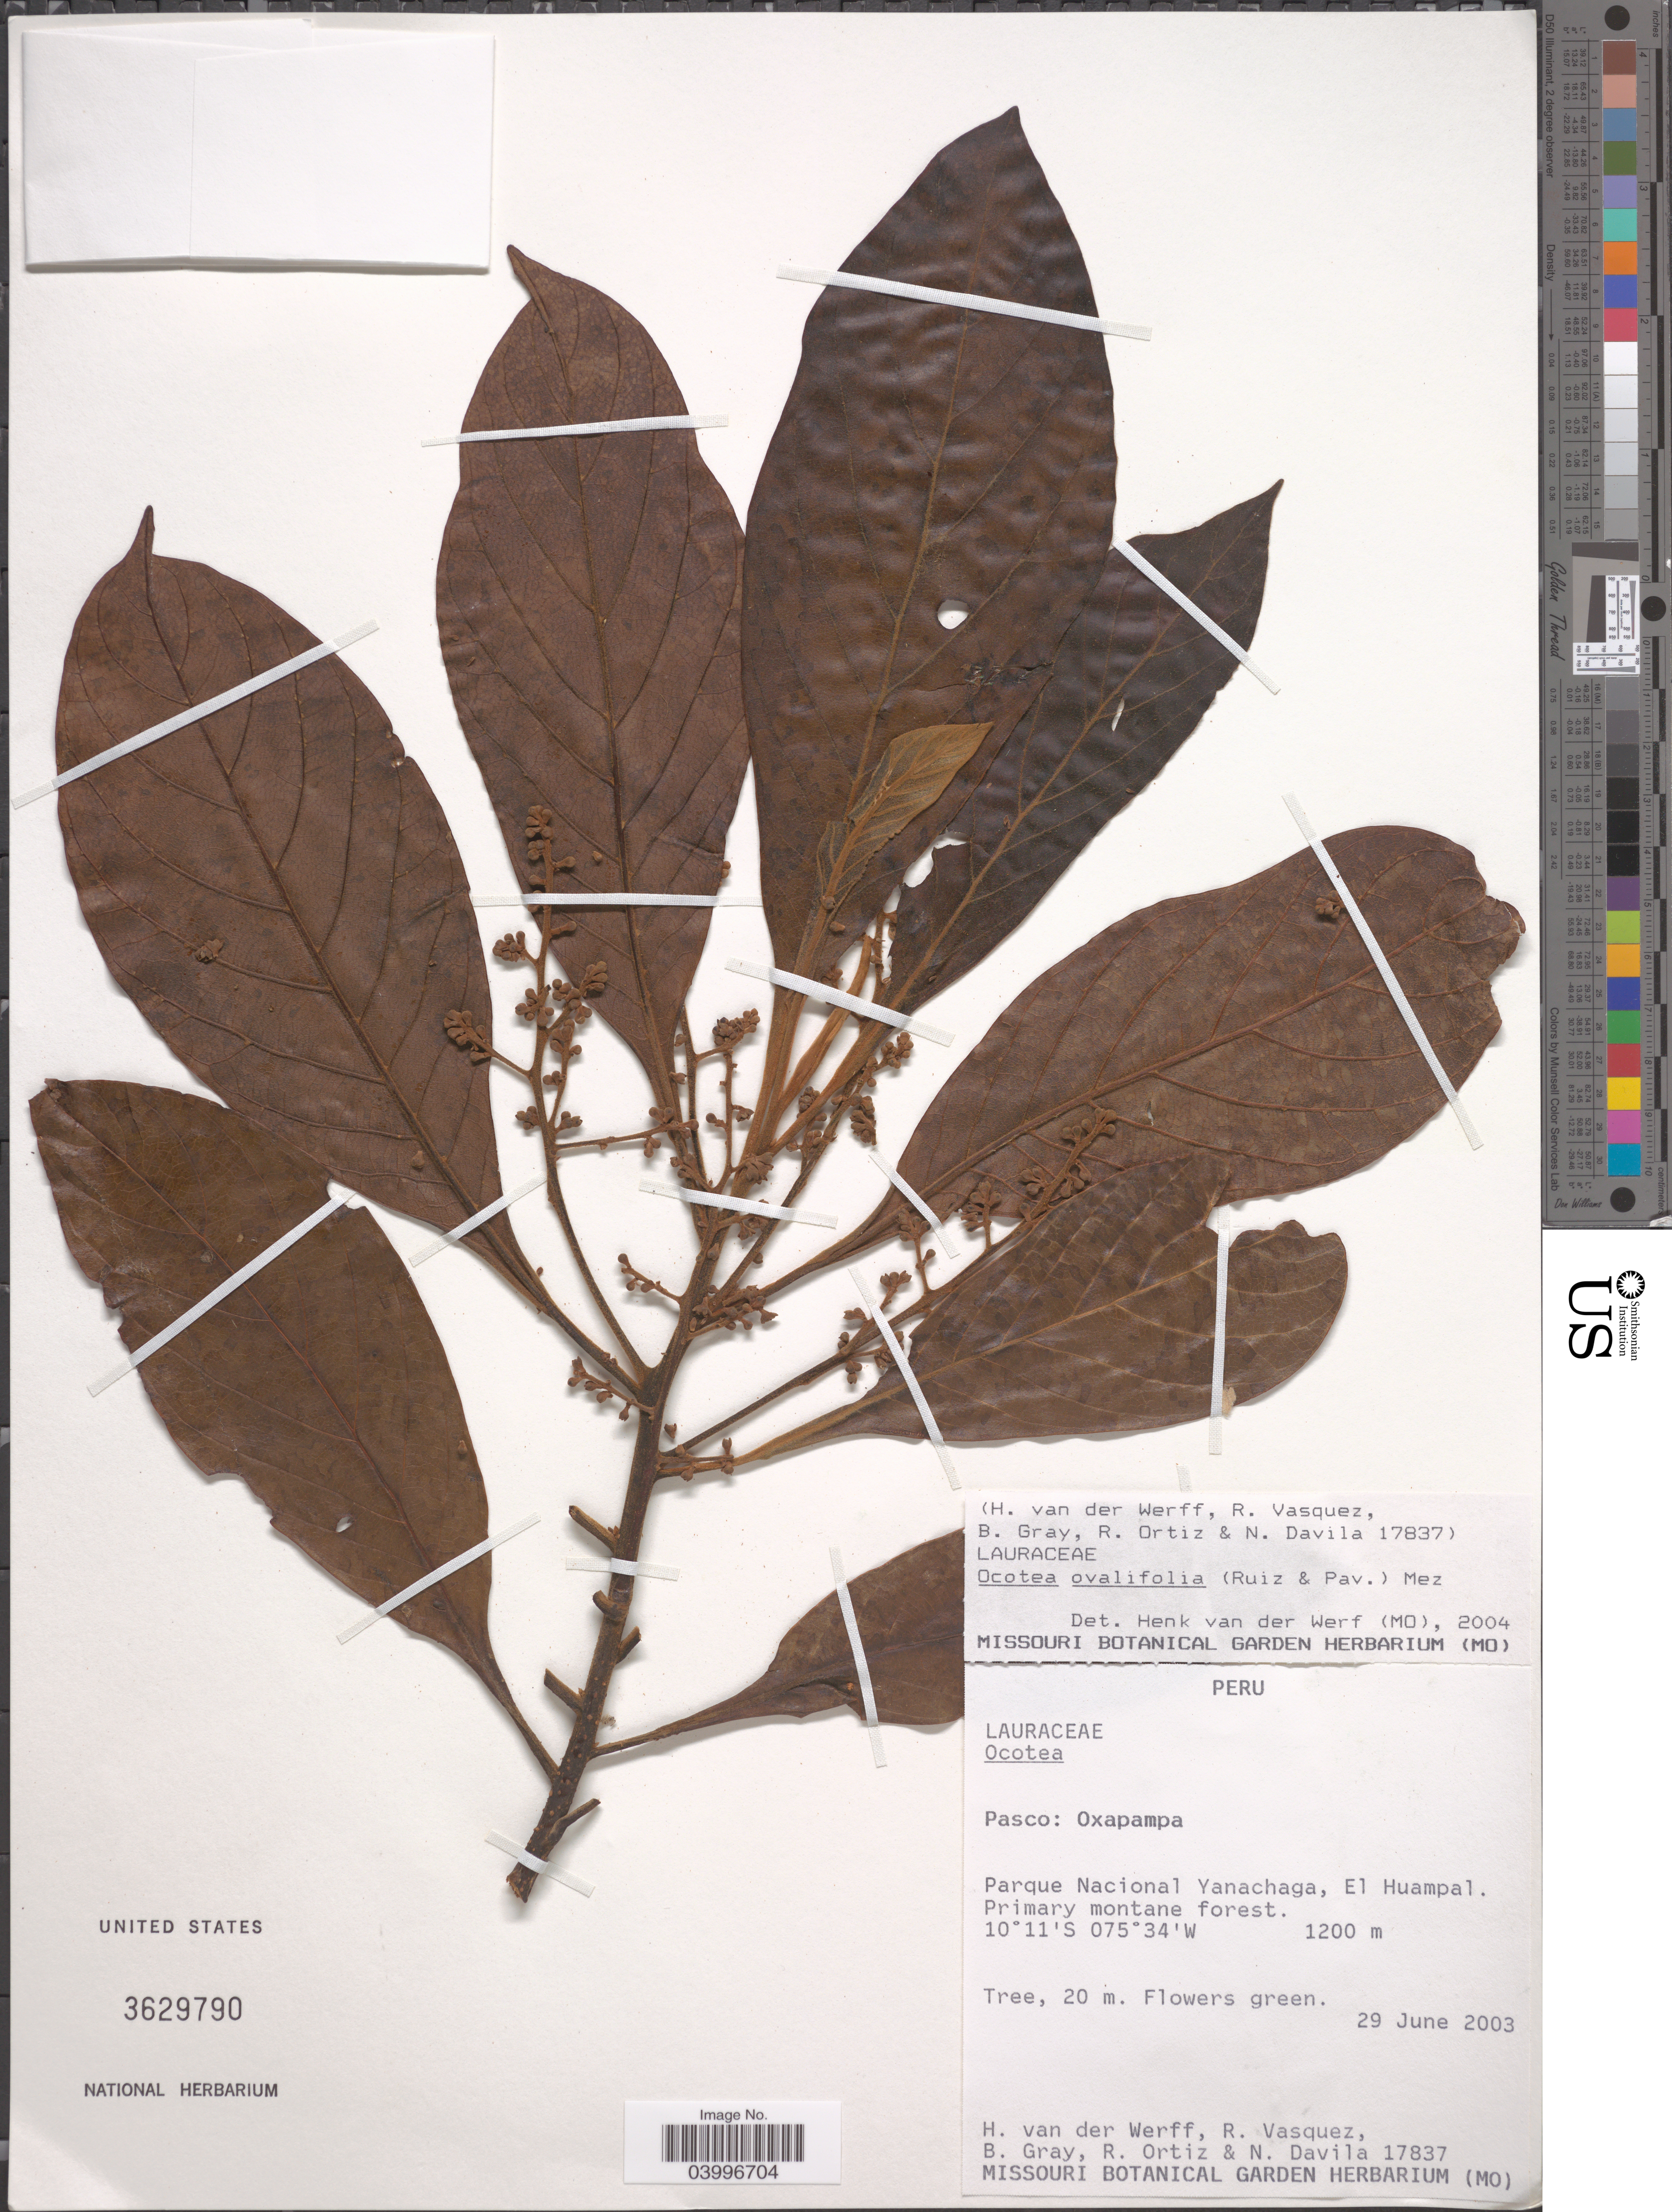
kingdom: Plantae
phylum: Tracheophyta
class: Magnoliopsida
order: Laurales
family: Lauraceae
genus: Ocotea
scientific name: Ocotea ovalifolia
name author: (Ruiz et al.) Mez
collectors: H. van der Werff, R. Vasquez, B. Gray, R. Ortiz & N. Dávila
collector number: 17837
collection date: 2003-06-29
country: Peru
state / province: Pasco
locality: Oxapampa. Parque Nacional Yanachaga, El Huampal.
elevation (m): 1200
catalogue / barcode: US 3629790